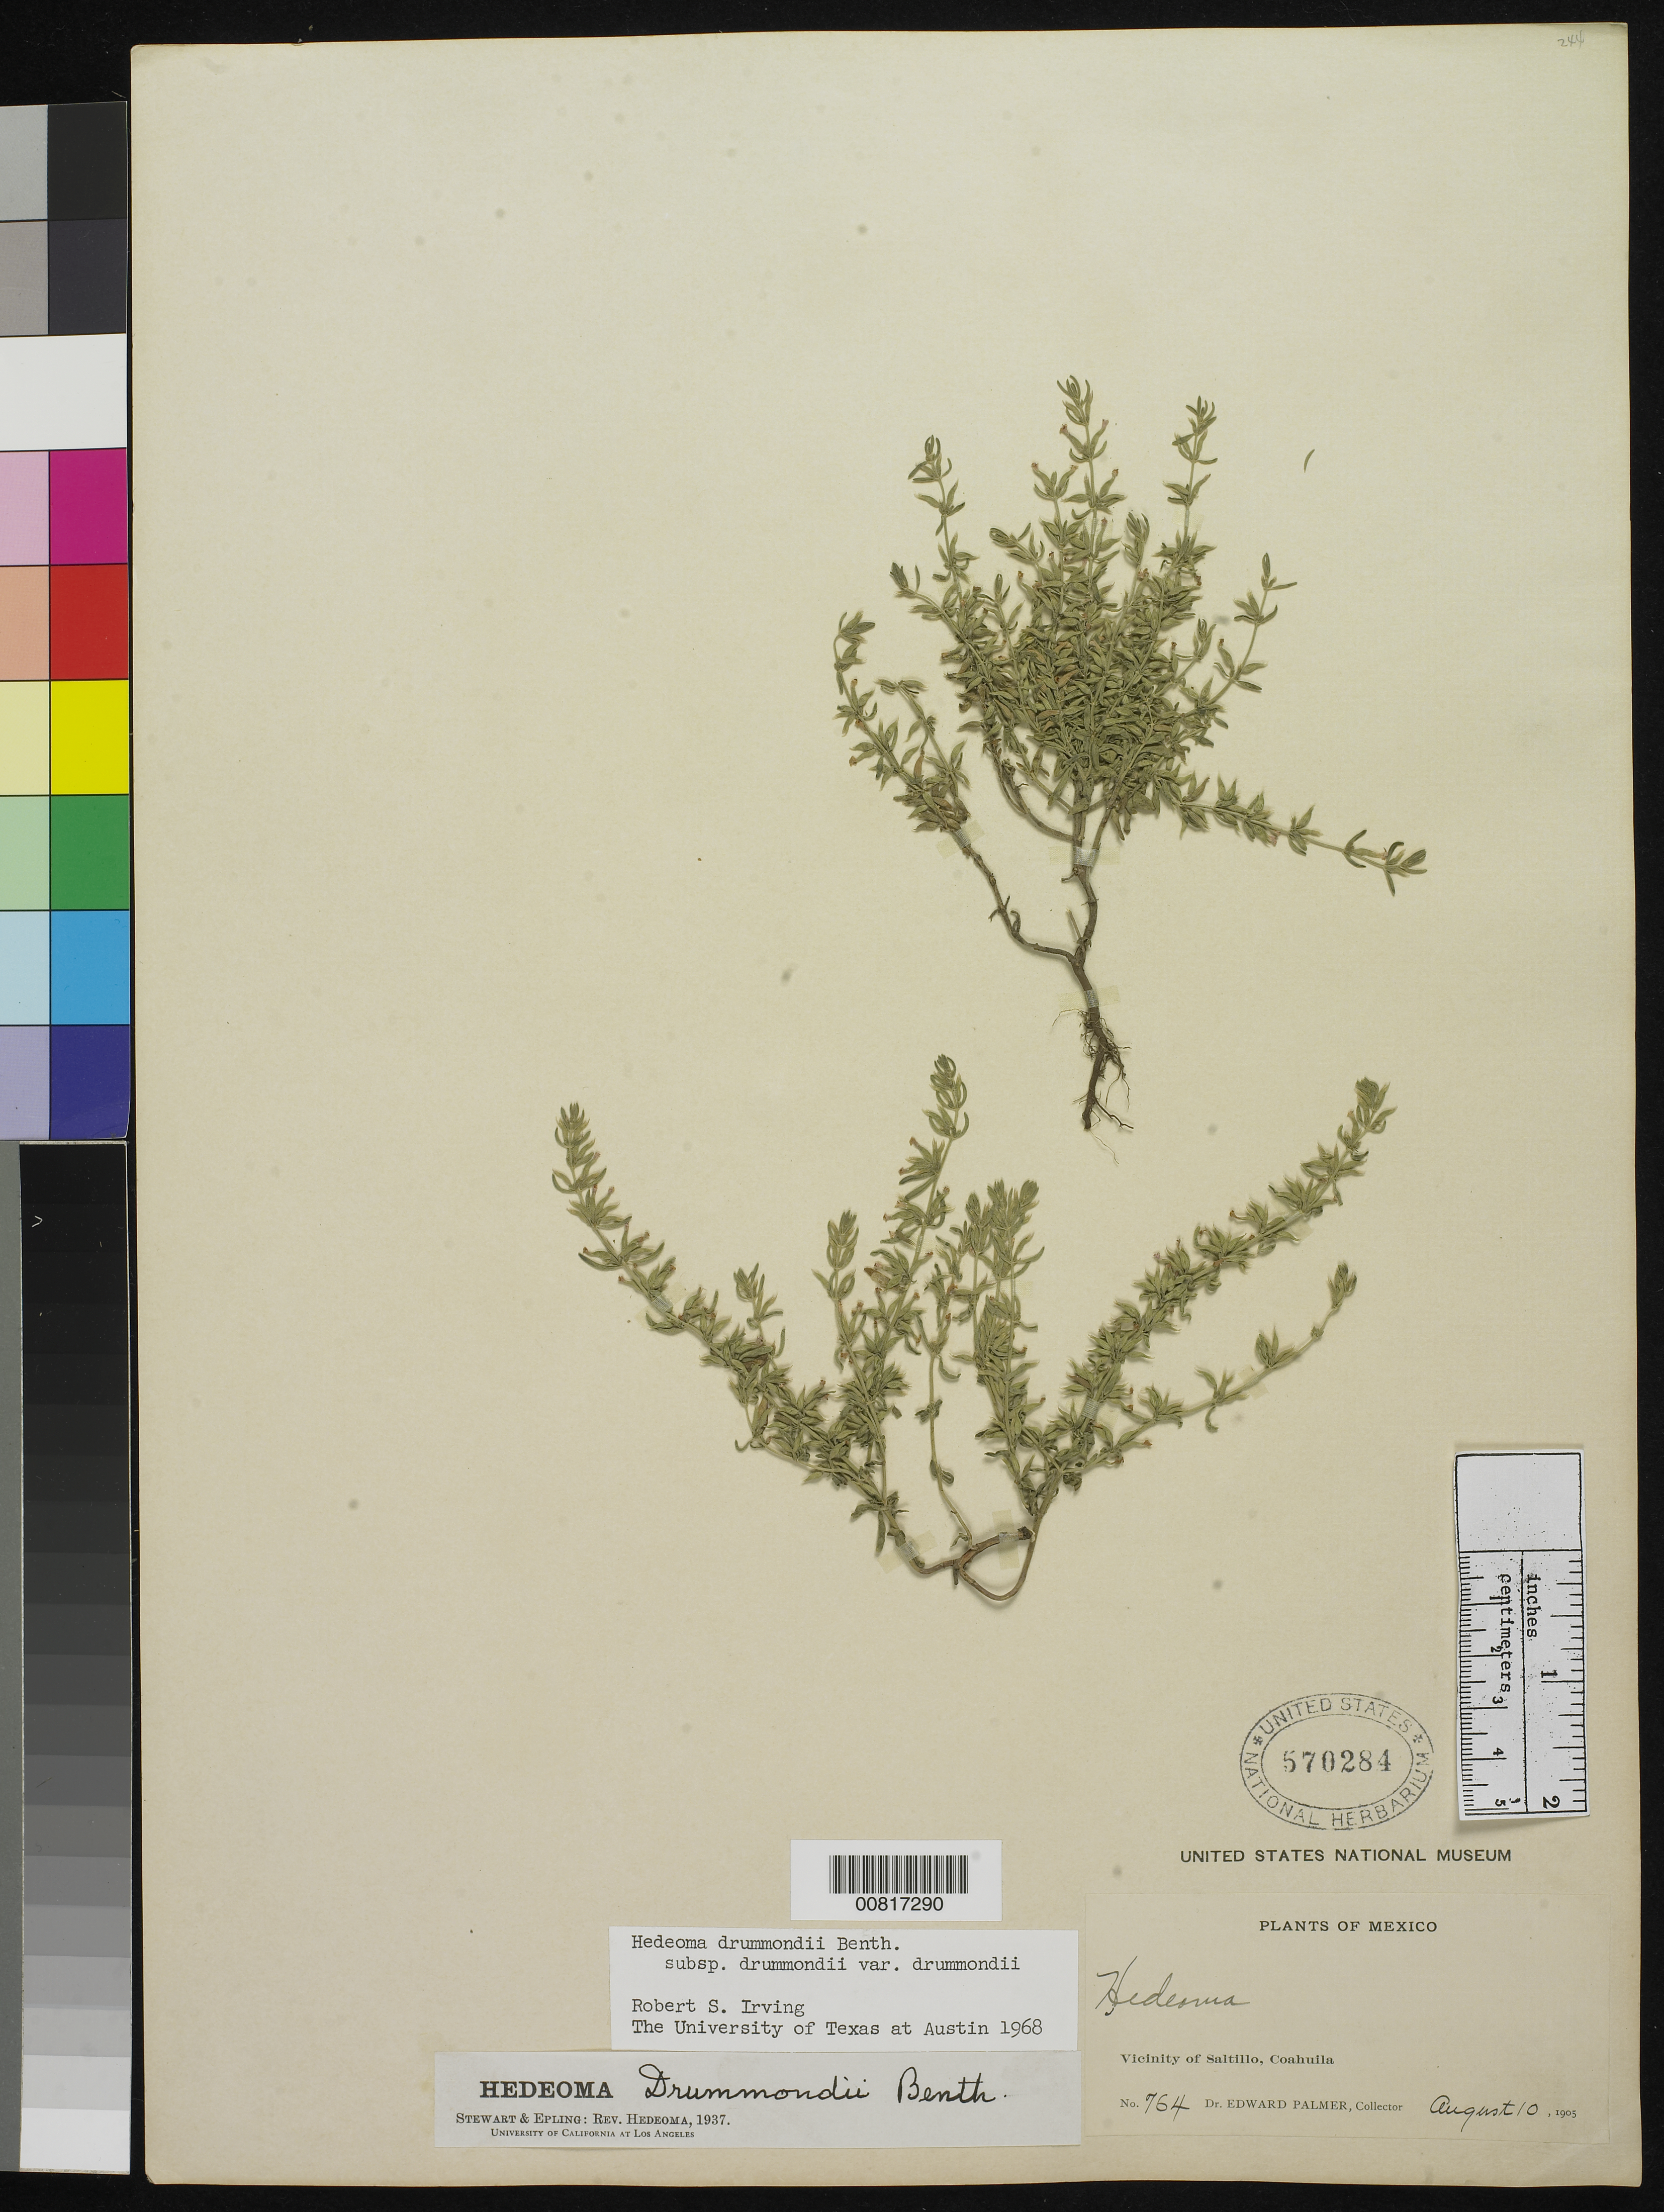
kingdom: Plantae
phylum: Tracheophyta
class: Magnoliopsida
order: Lamiales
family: Lamiaceae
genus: Hedeoma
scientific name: Hedeoma drummondii subsp. drummondii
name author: Benth.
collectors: E. Palmer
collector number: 764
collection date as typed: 10 Aug 1905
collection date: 1905-08-10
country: Mexico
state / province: Coahuila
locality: Vicinity of Saltillo, Coahuila.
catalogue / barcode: US 570284